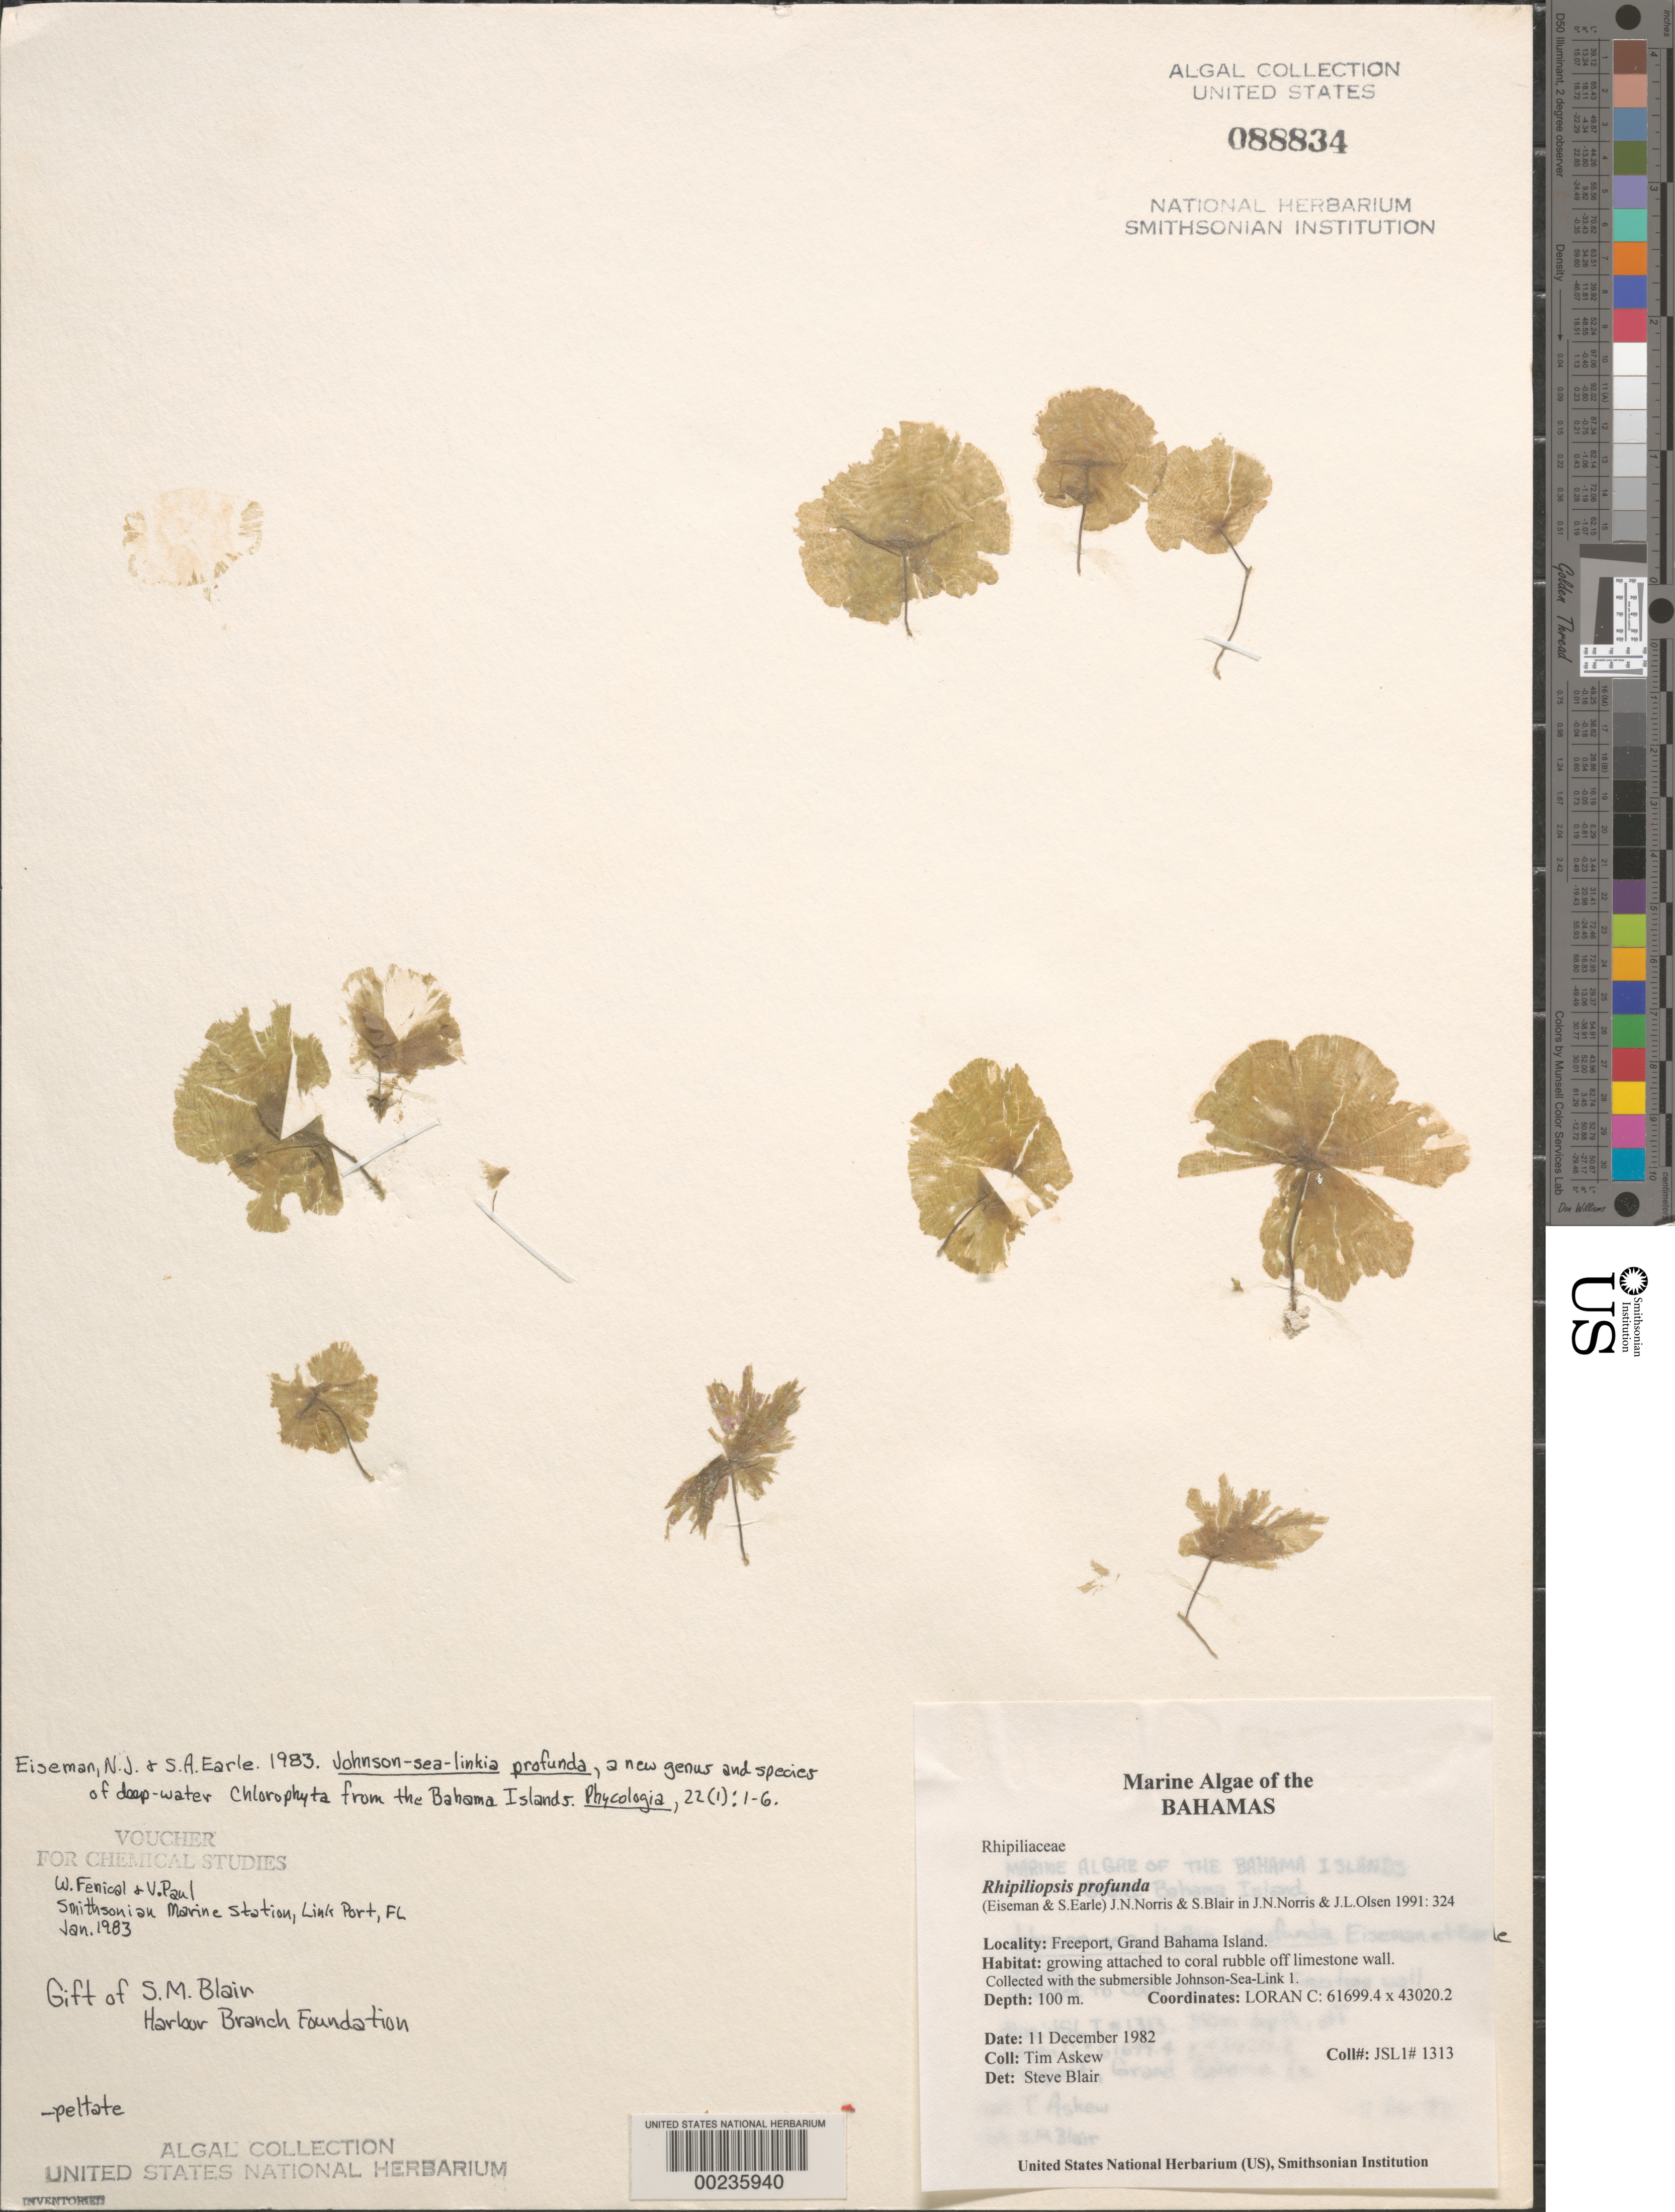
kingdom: Plantae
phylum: Chlorophyta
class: Ulvophyceae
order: Bryopsidales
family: Codiaceae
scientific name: Johnson-sea-linkia profunda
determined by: Blair, S. M.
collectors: T. Askew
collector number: JSLI 1313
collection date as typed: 11 Dec 1982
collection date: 1982-12-11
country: Bahamas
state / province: Freeport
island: Grand Bahama Island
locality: Off Freeport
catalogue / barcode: US 88834